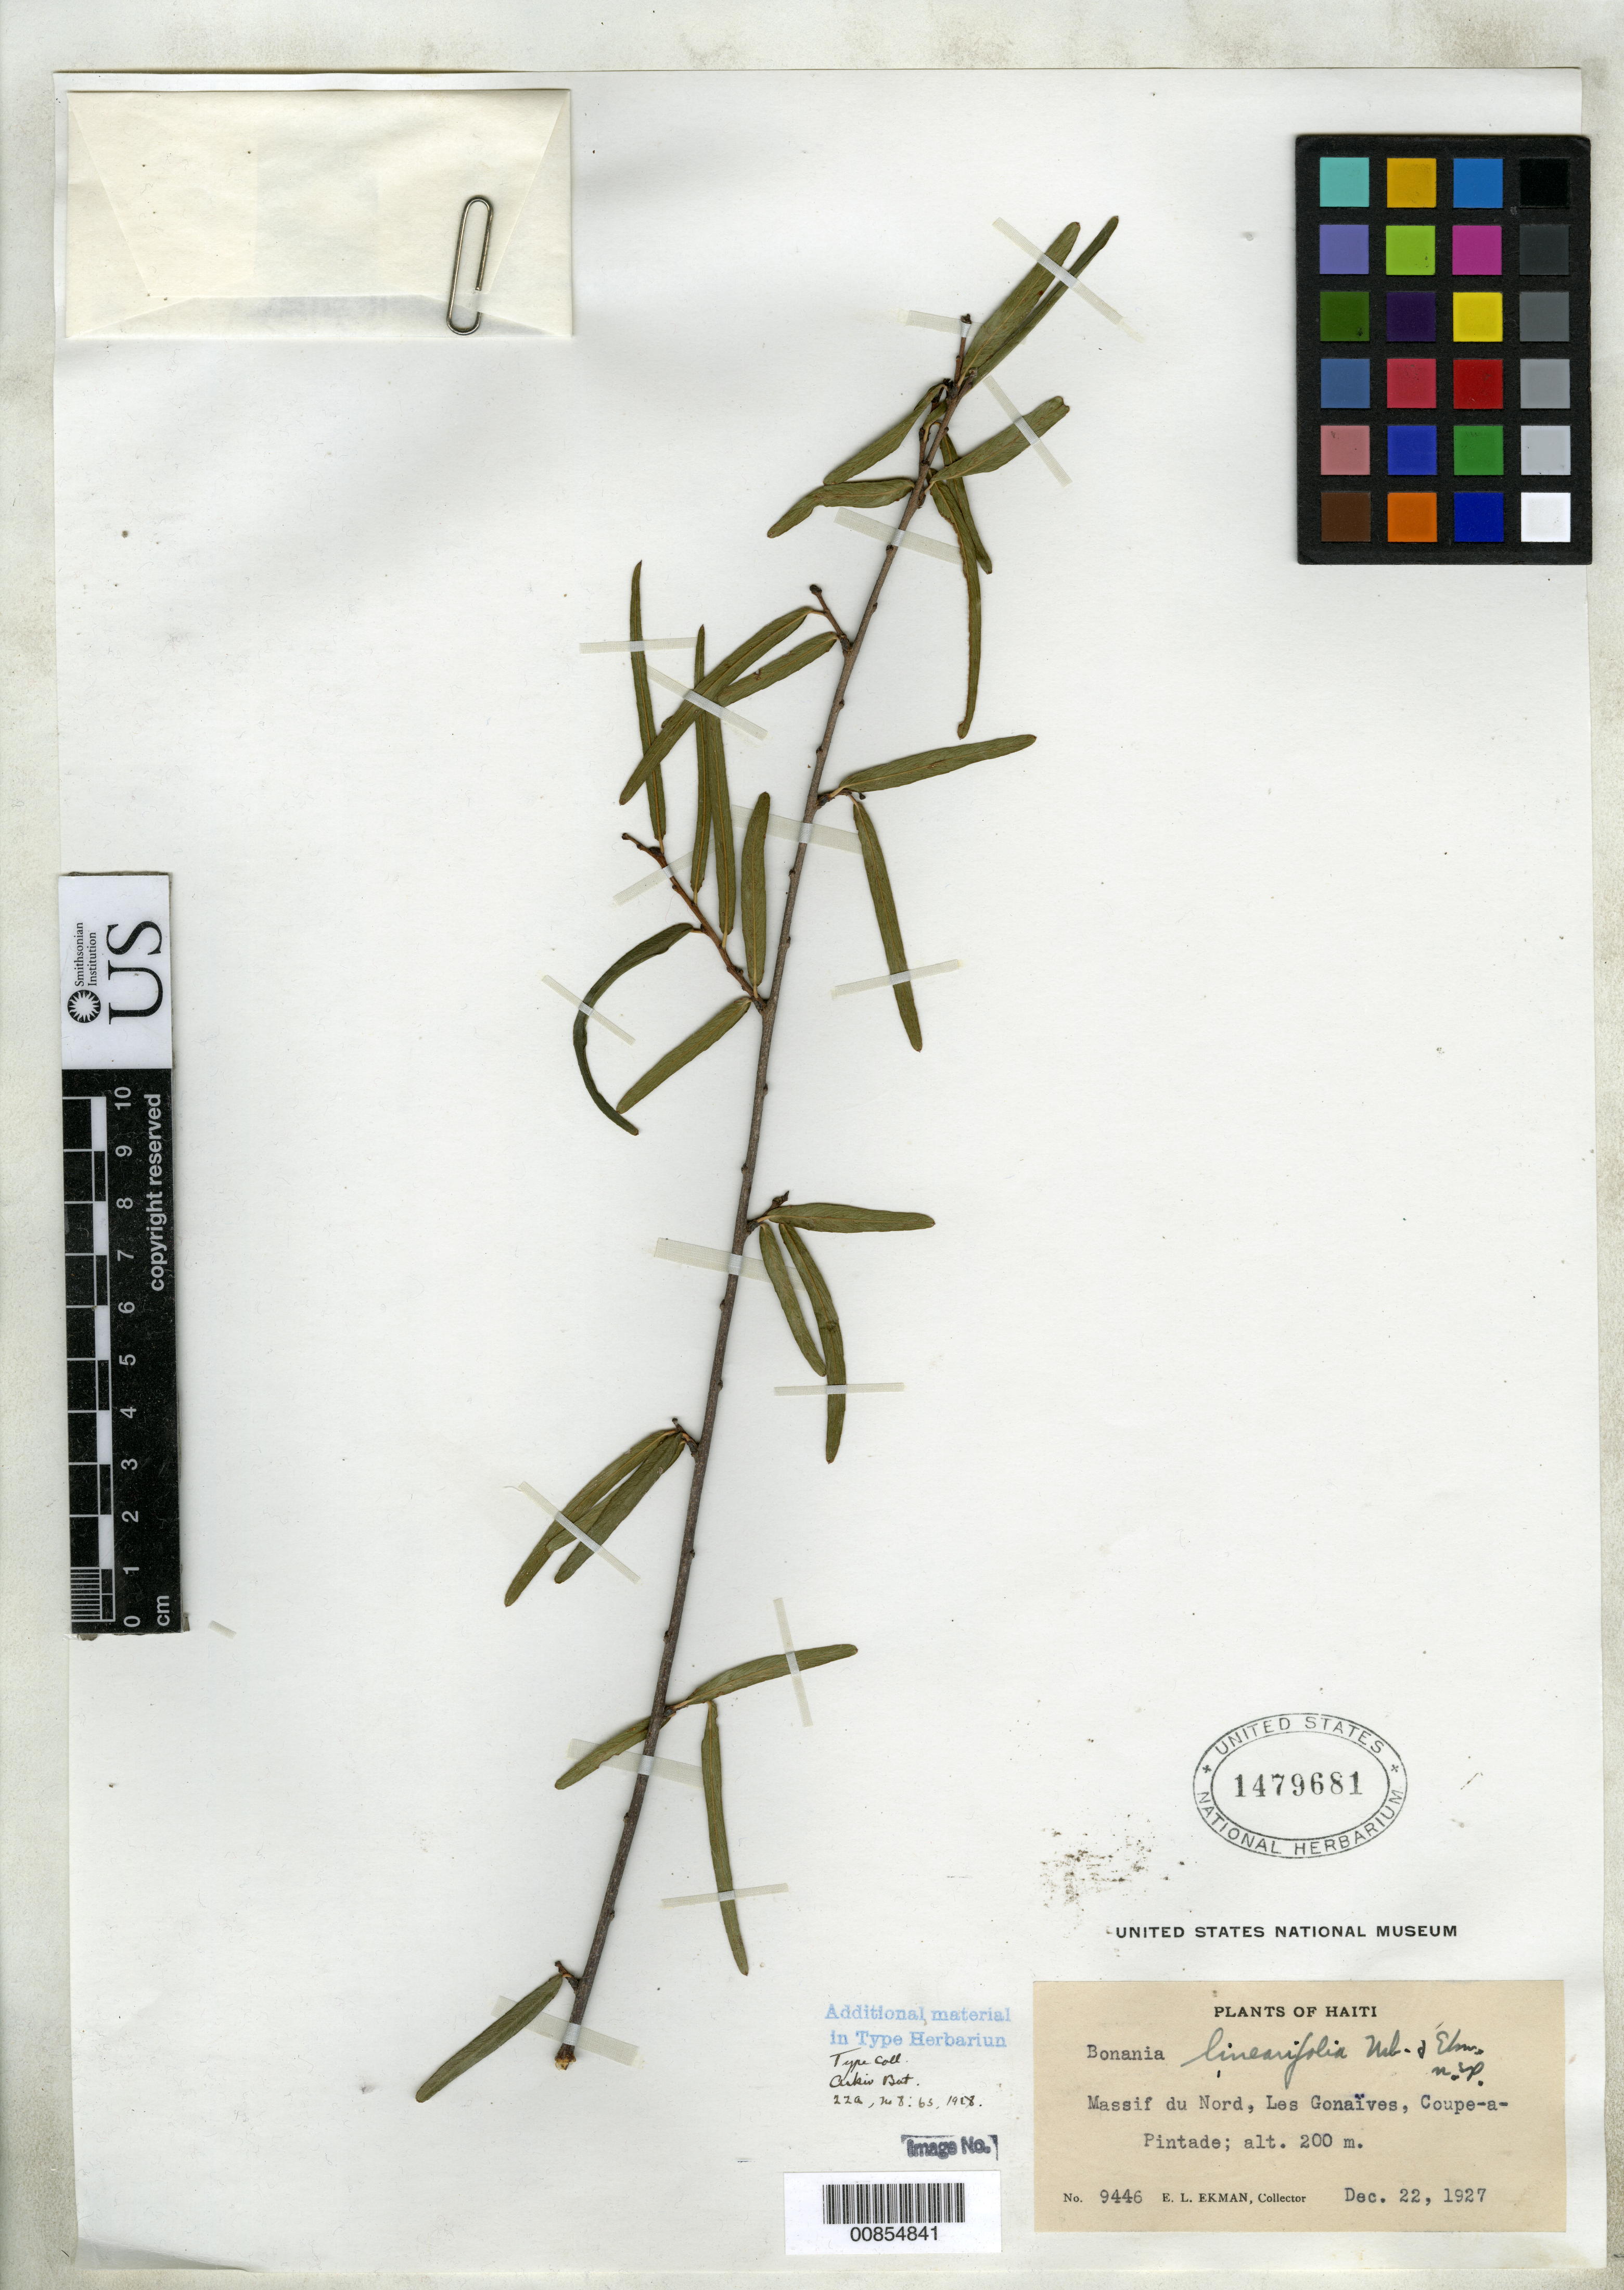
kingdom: Plantae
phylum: Tracheophyta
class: Magnoliopsida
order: Malpighiales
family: Euphorbiaceae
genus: Bonania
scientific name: Bonania linearifolia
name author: Urb. & Ekman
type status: Isotype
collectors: E. L. Ekman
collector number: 9446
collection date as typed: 22 Dec 1927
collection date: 1927-12-22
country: Haiti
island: Hispaniola Island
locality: Massif du Nord, Les Gonaives, Coupe-a-Pintade.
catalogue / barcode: US 1479681